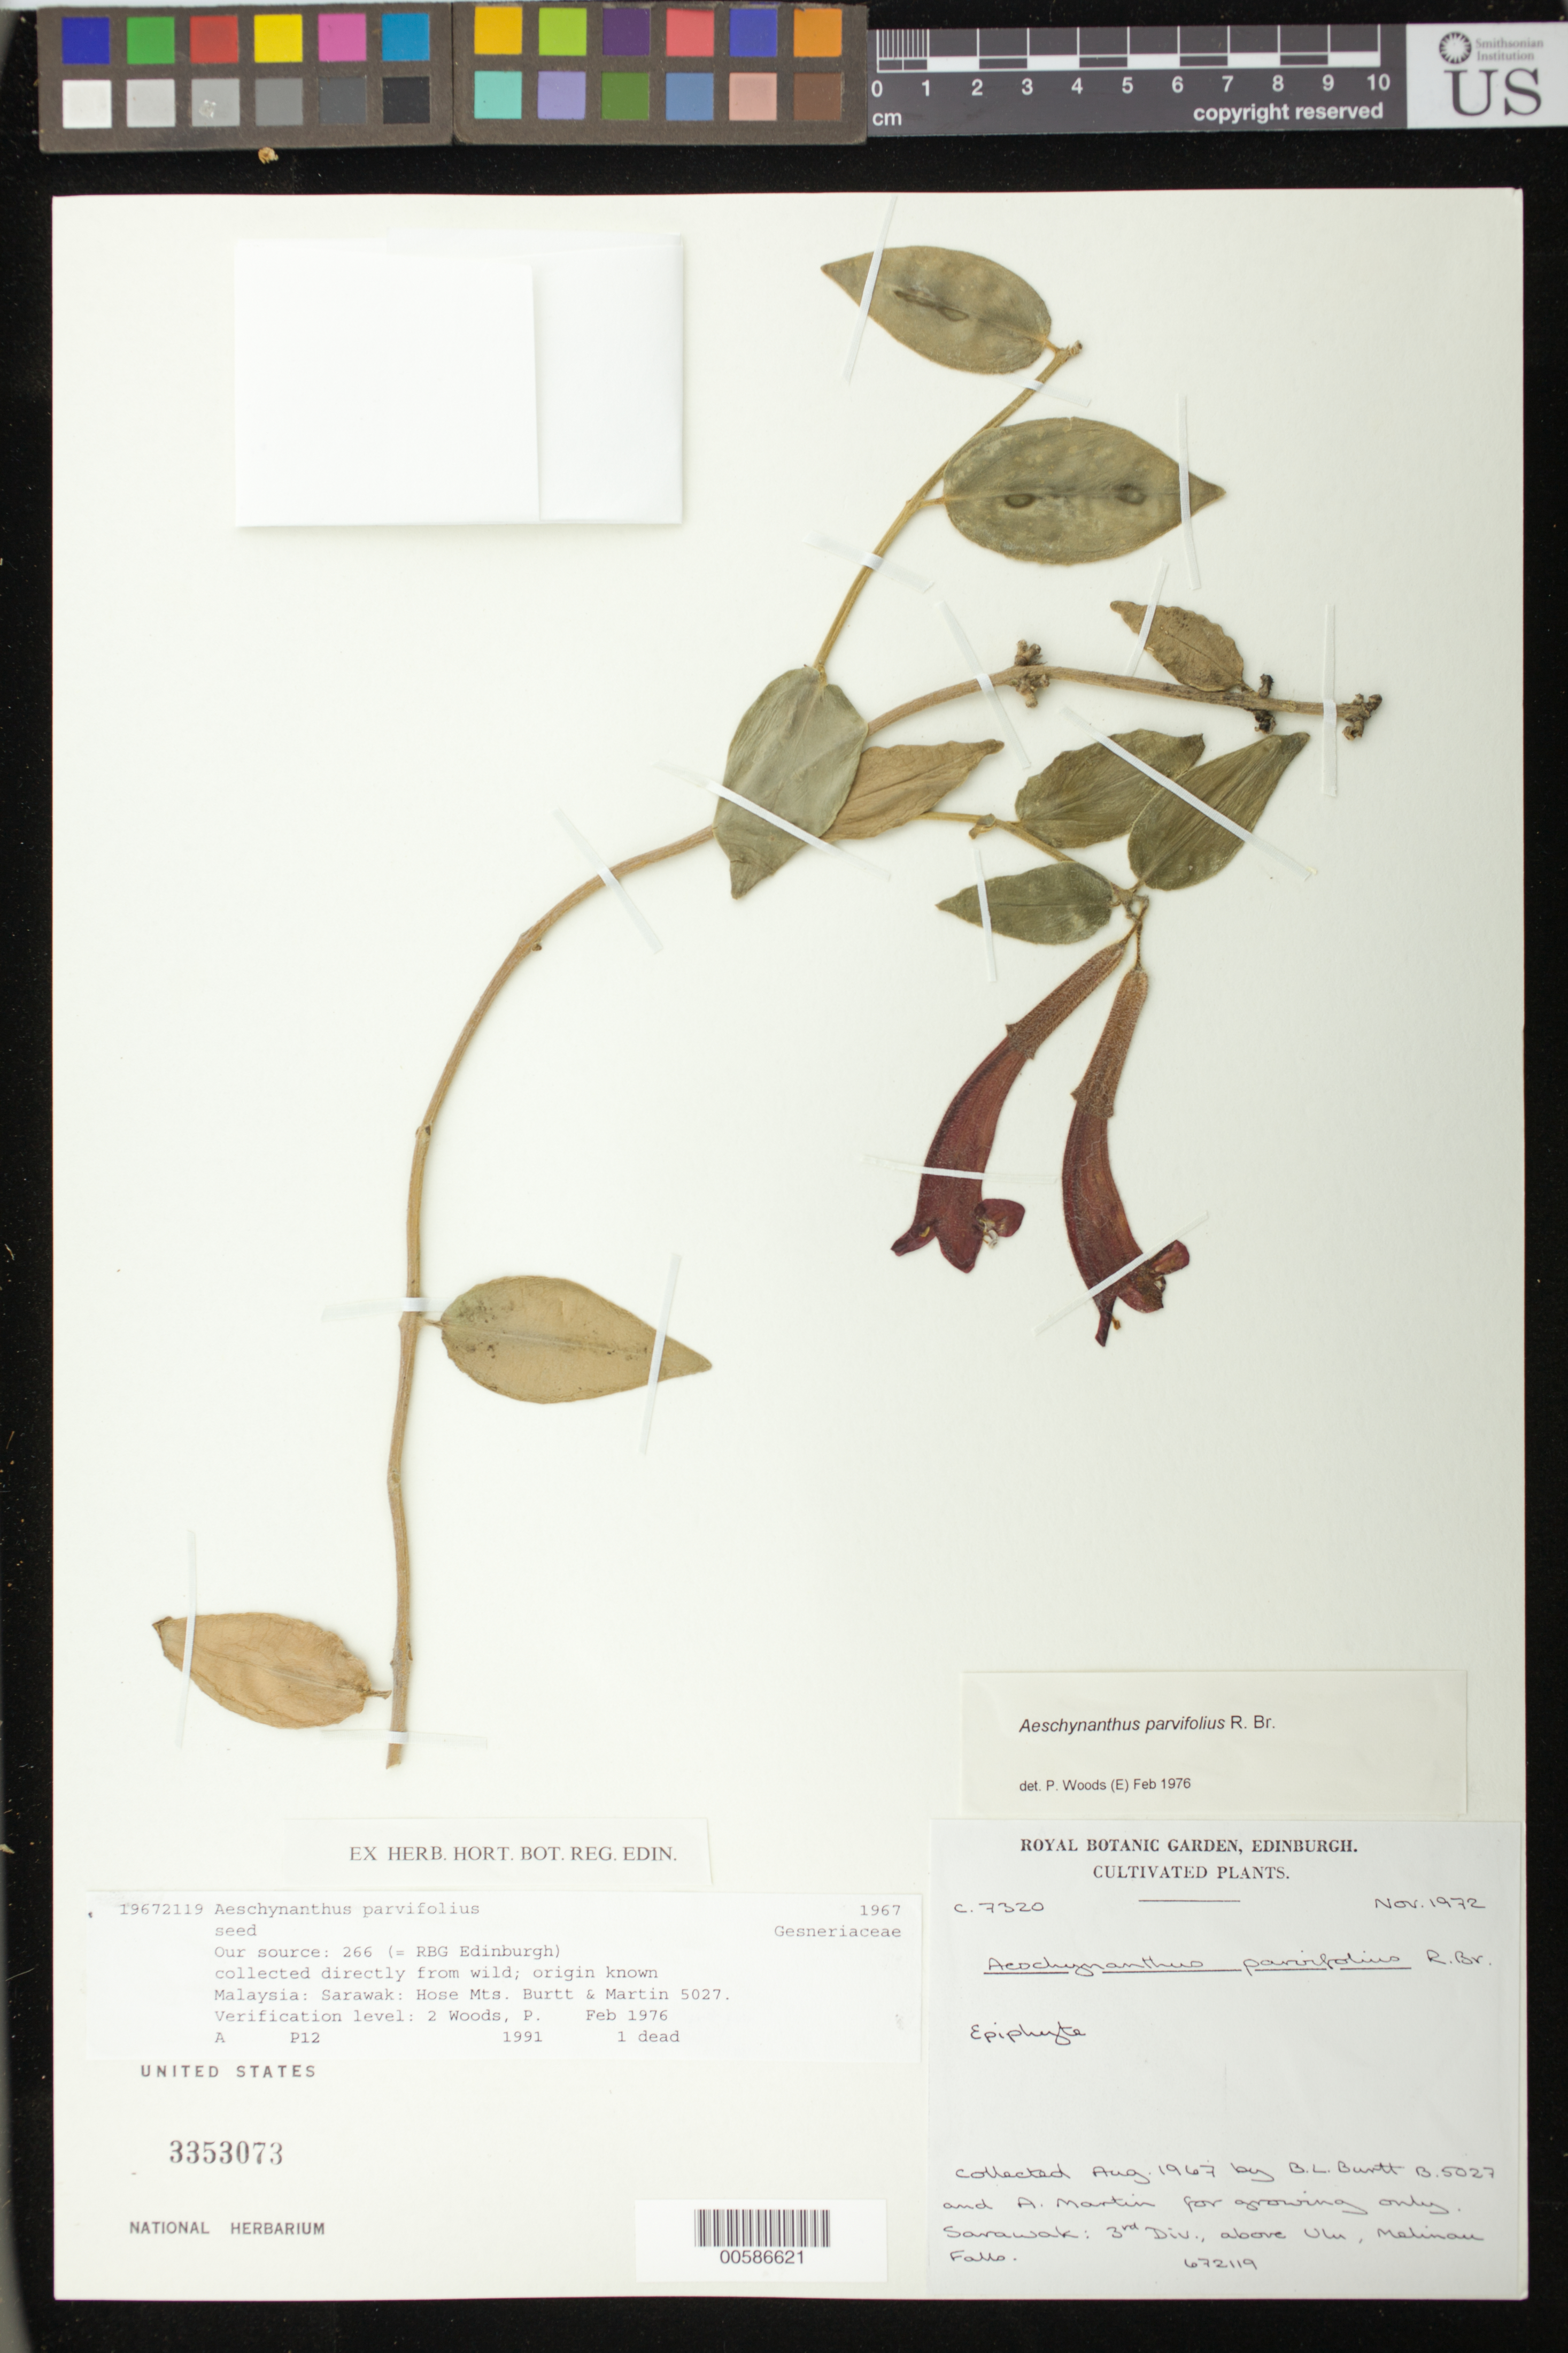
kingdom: Plantae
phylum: Tracheophyta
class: Magnoliopsida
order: Lamiales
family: Gesneriaceae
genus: Aeschynanthus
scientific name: Aeschynanthus parvifolius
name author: R. Br.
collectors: RBG Edinburgh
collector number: C. 7320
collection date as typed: Nov 1972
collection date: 1972-11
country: United Kingdom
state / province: Scotland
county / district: Edinburgh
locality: U.K., Scotland, Edinburgh, cultivated at the RBG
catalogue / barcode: US 3353073